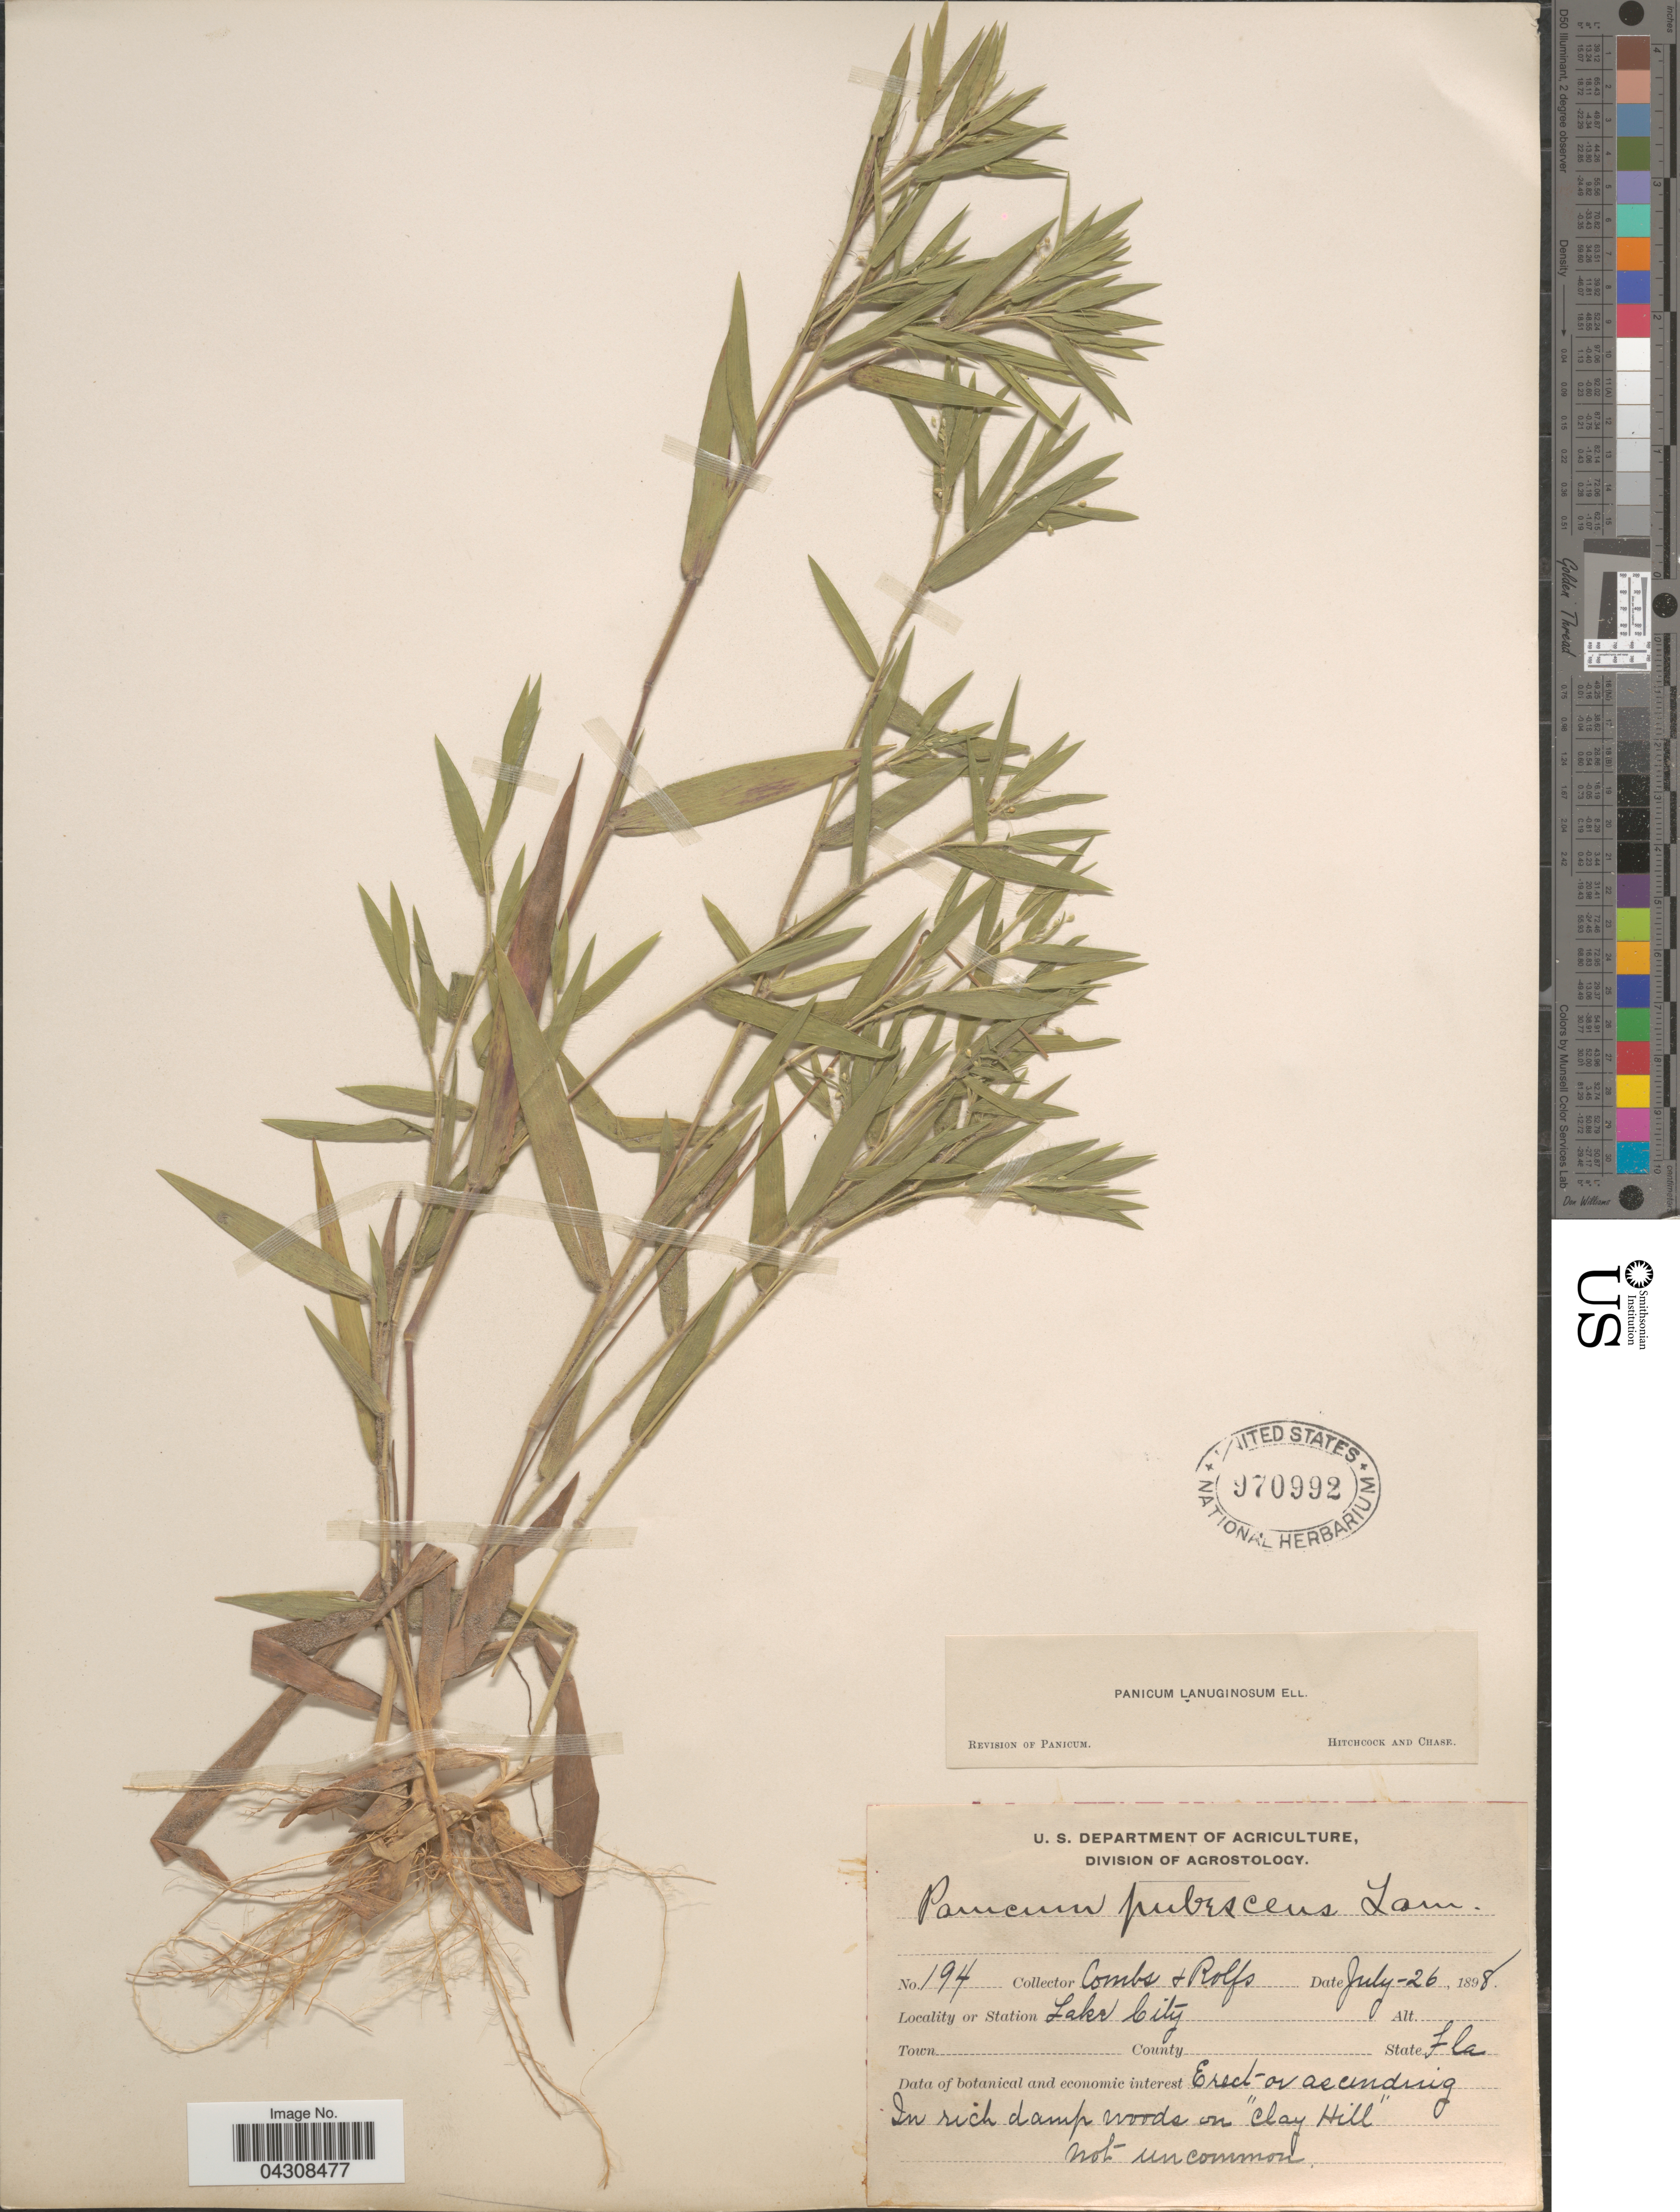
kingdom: Plantae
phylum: Tracheophyta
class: Liliopsida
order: Poales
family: Poaceae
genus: Dichanthelium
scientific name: Dichanthelium acuminatum var. acuminatum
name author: (Sw.) Gould & C.A. Clark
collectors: -. Combs & Rolfs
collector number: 194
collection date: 1898-07-26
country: United States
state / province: Florida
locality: Station Lake City. In rich damp woods on "Clay Hill".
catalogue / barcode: US 970992